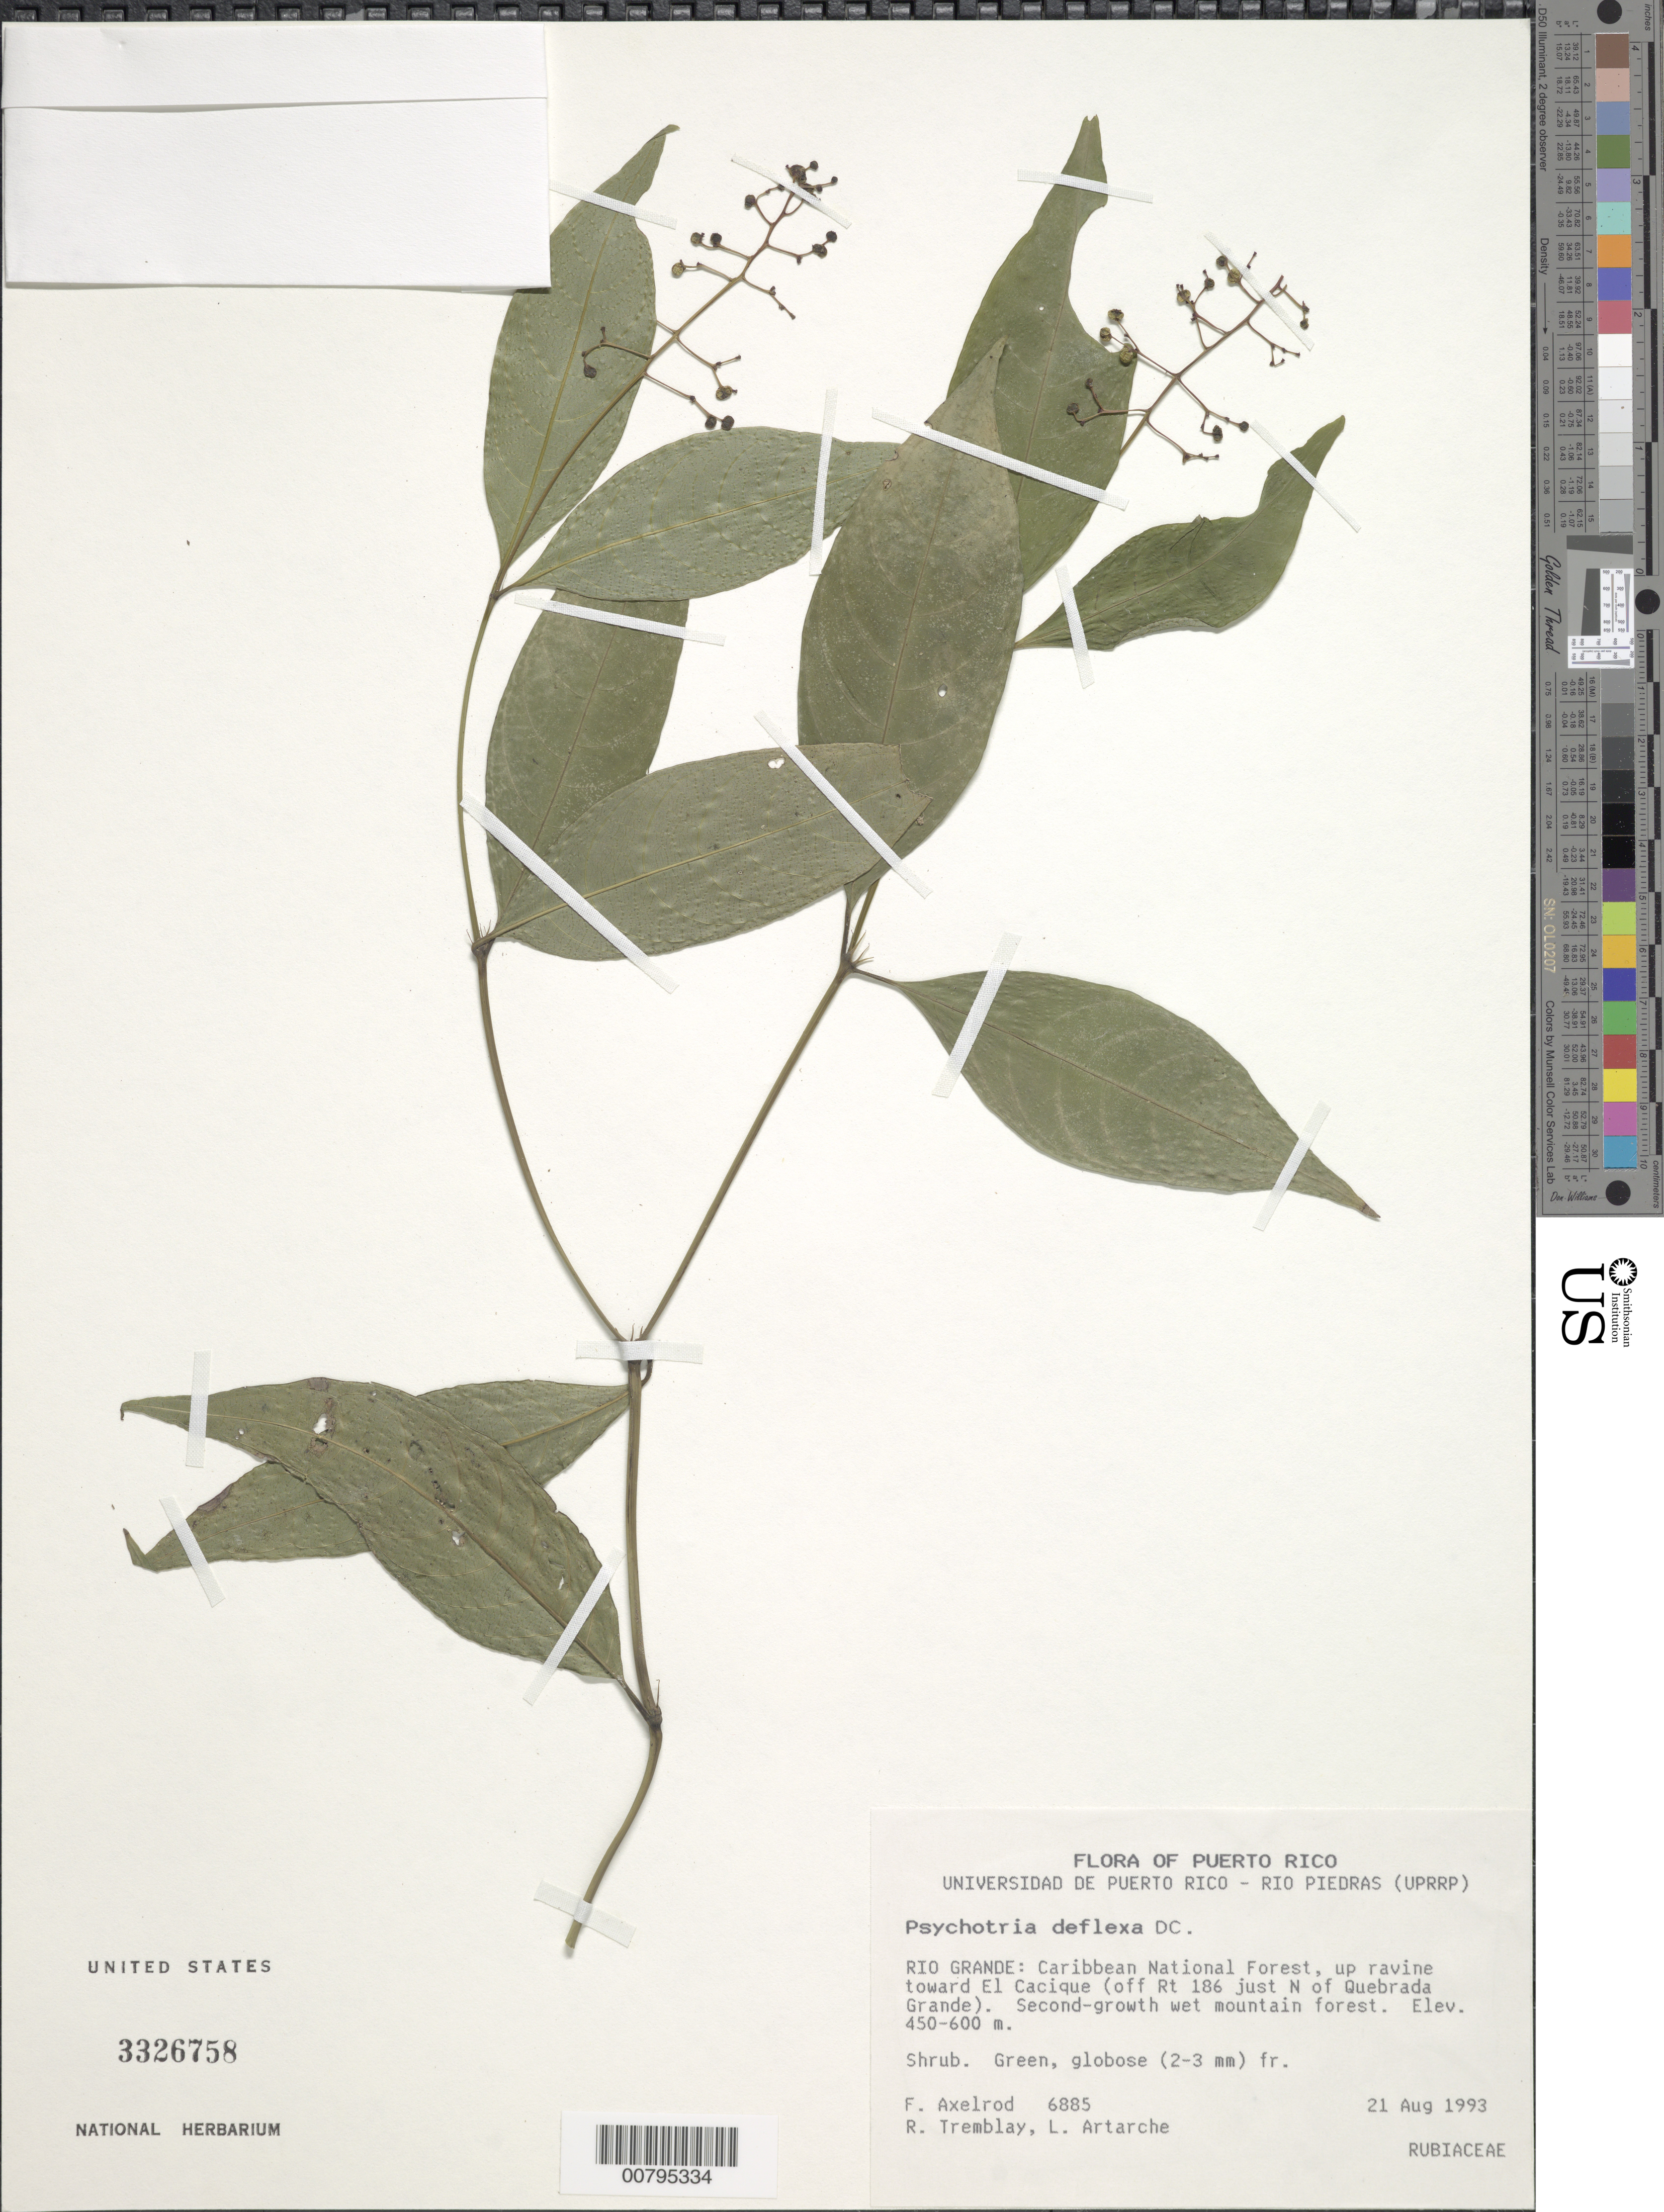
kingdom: Plantae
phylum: Tracheophyta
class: Magnoliopsida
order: Gentianales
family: Rubiaceae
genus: Psychotria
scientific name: Psychotria deflexa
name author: DC.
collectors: F. S. Axelrod, R. L. Tremblay & L. Artarche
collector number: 6885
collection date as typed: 21 Aug 1993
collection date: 1993-08-21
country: Puerto Rico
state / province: Rio Piedras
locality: Rio Grande: Caribbean National Forest, up ravine toward El Cacique (off Rt. 186 just N of Quebrada Grande).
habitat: Second-growth wet mountain forest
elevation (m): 450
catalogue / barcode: US 3326758